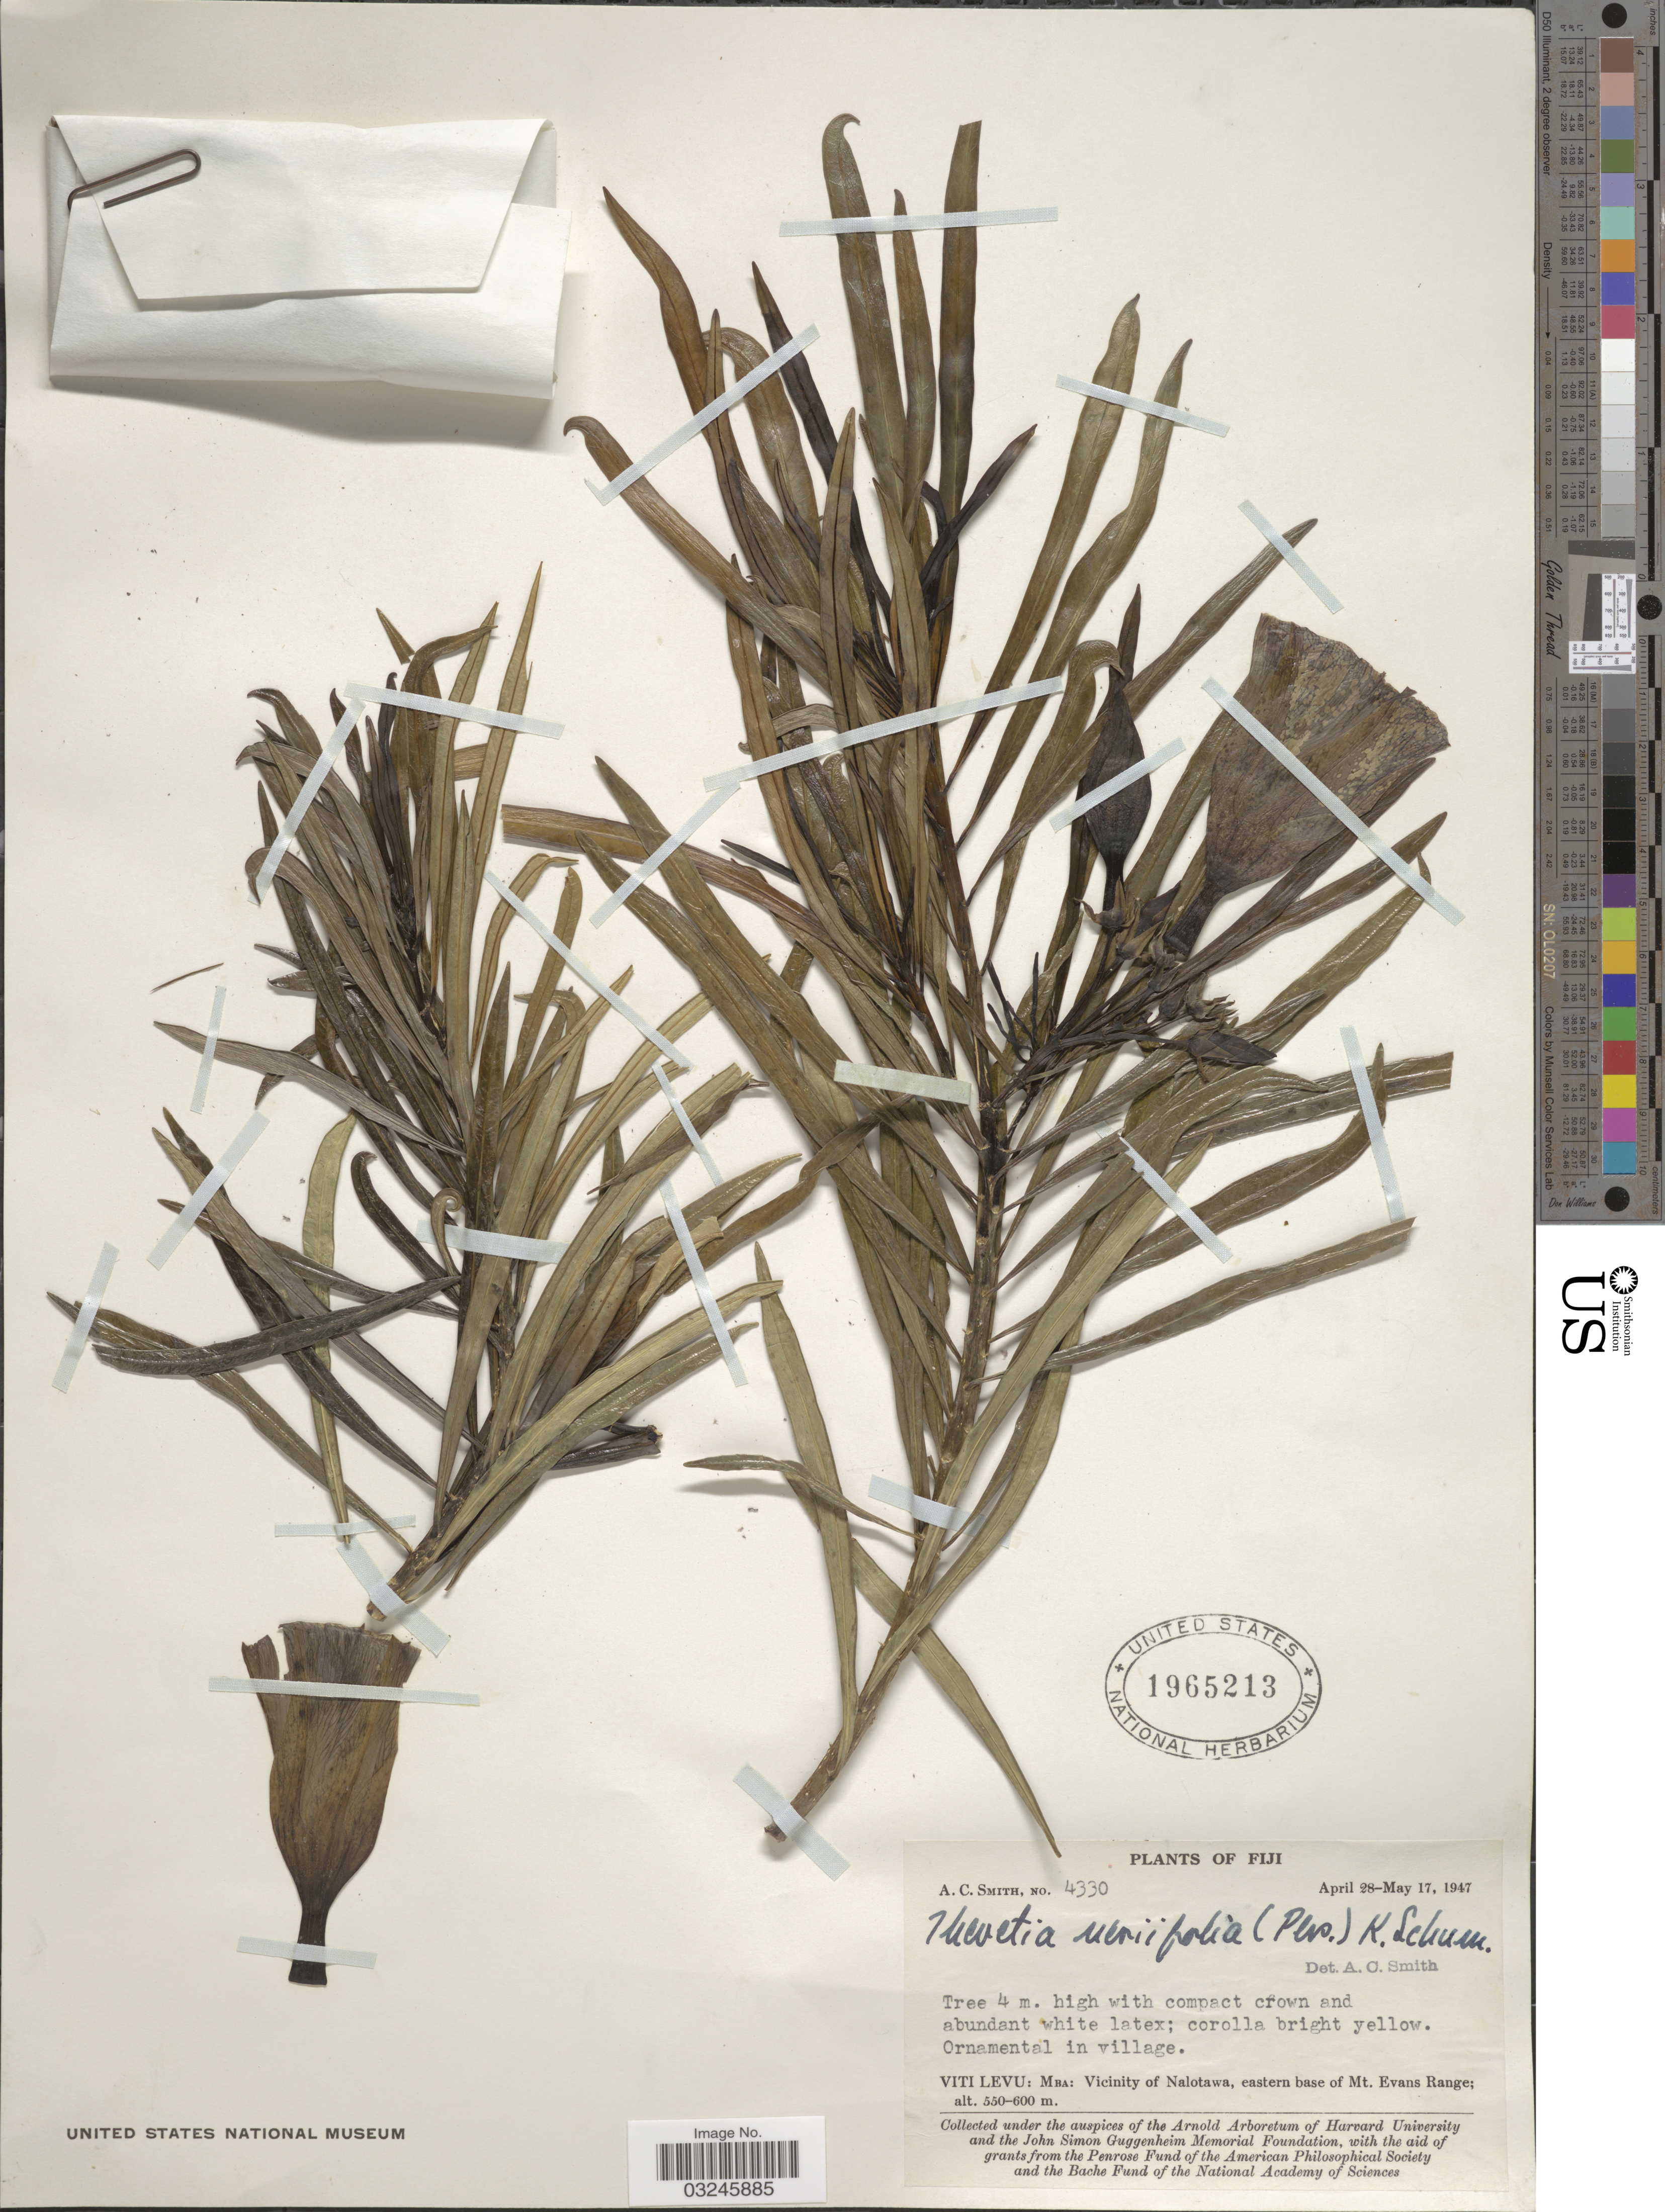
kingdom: Plantae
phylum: Tracheophyta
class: Magnoliopsida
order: Gentianales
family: Apocynaceae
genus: Thevetia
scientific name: Thevetia neriifolia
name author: Juss. ex Steud.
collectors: A. C. Smith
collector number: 4330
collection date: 1947-04-28/1947-05-17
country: Fiji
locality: Viti Levu: Mba: Vicinity of Nalotawa, eastern base of Mt. Evans Range.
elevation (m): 550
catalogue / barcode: US 1965213